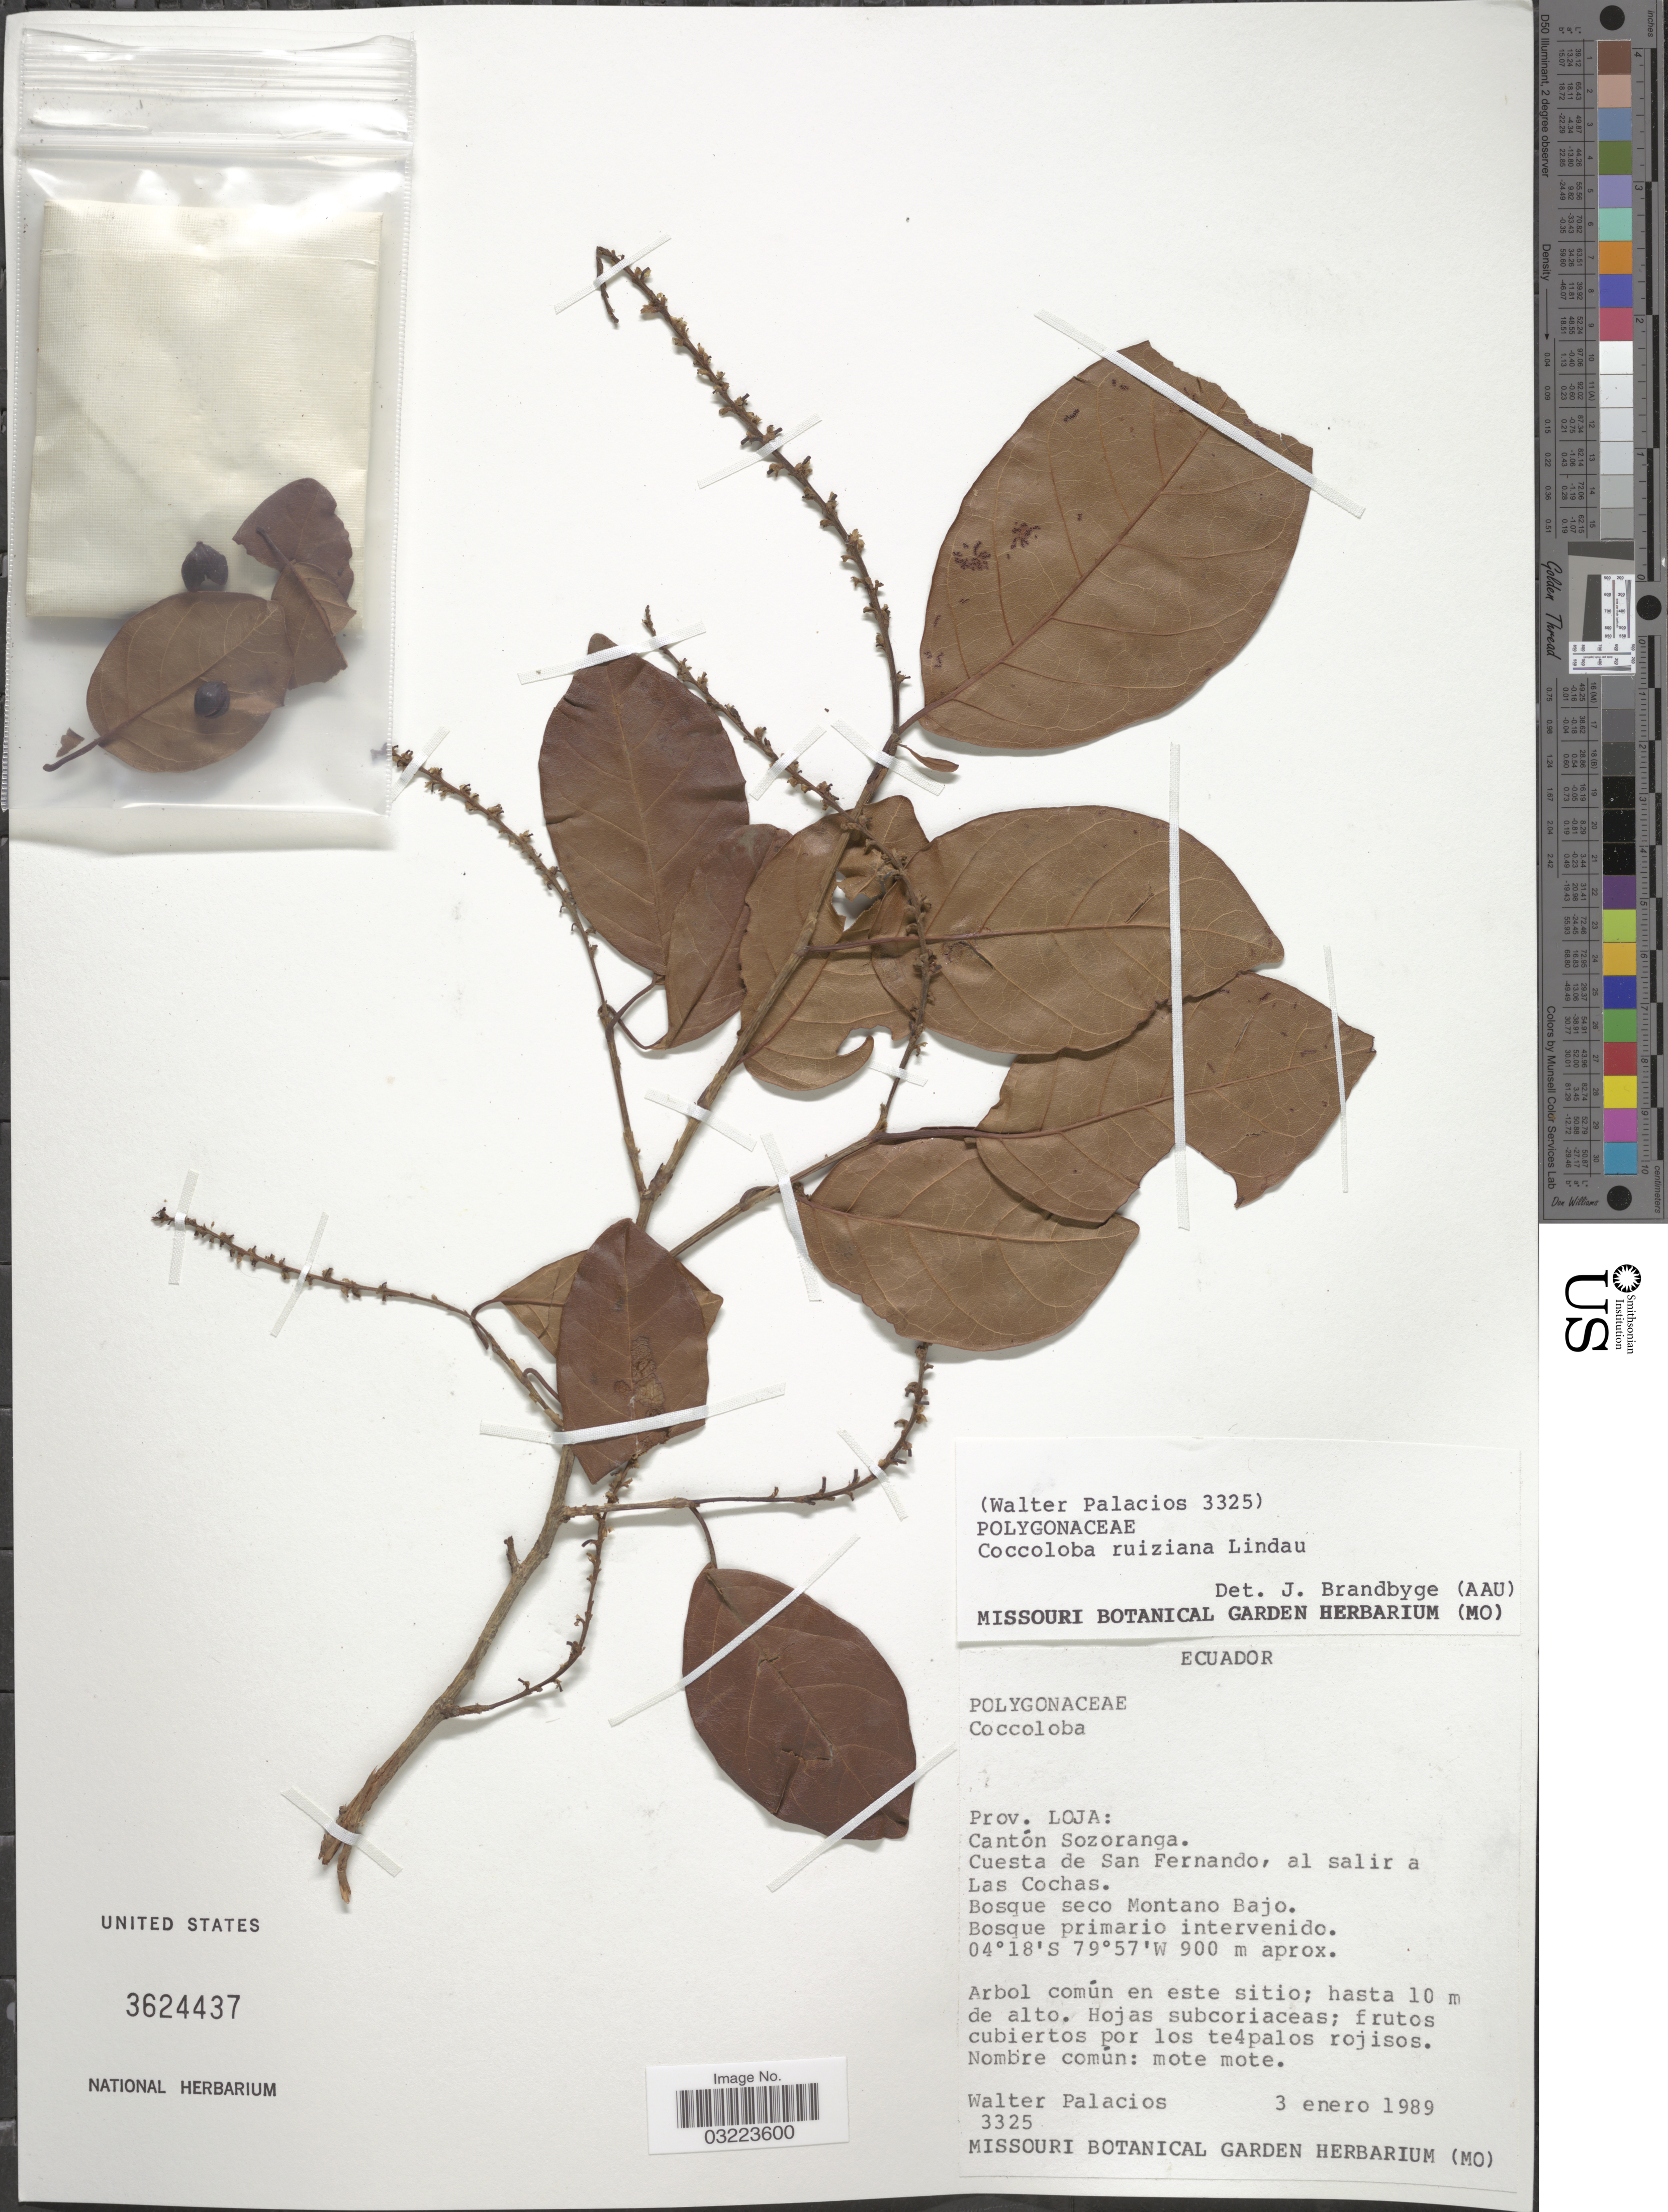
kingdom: Plantae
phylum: Tracheophyta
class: Magnoliopsida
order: Caryophyllales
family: Polygonaceae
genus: Coccoloba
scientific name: Coccoloba ruiziana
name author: Lindau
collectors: W. Palacios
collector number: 3325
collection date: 1989-01-03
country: Ecuador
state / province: Loja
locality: Cantón Sozoranga. Cuesta de San Fernando, al salir a Las Cochas. Bosque seco Montano Bajo.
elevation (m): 900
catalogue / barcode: US 3624437